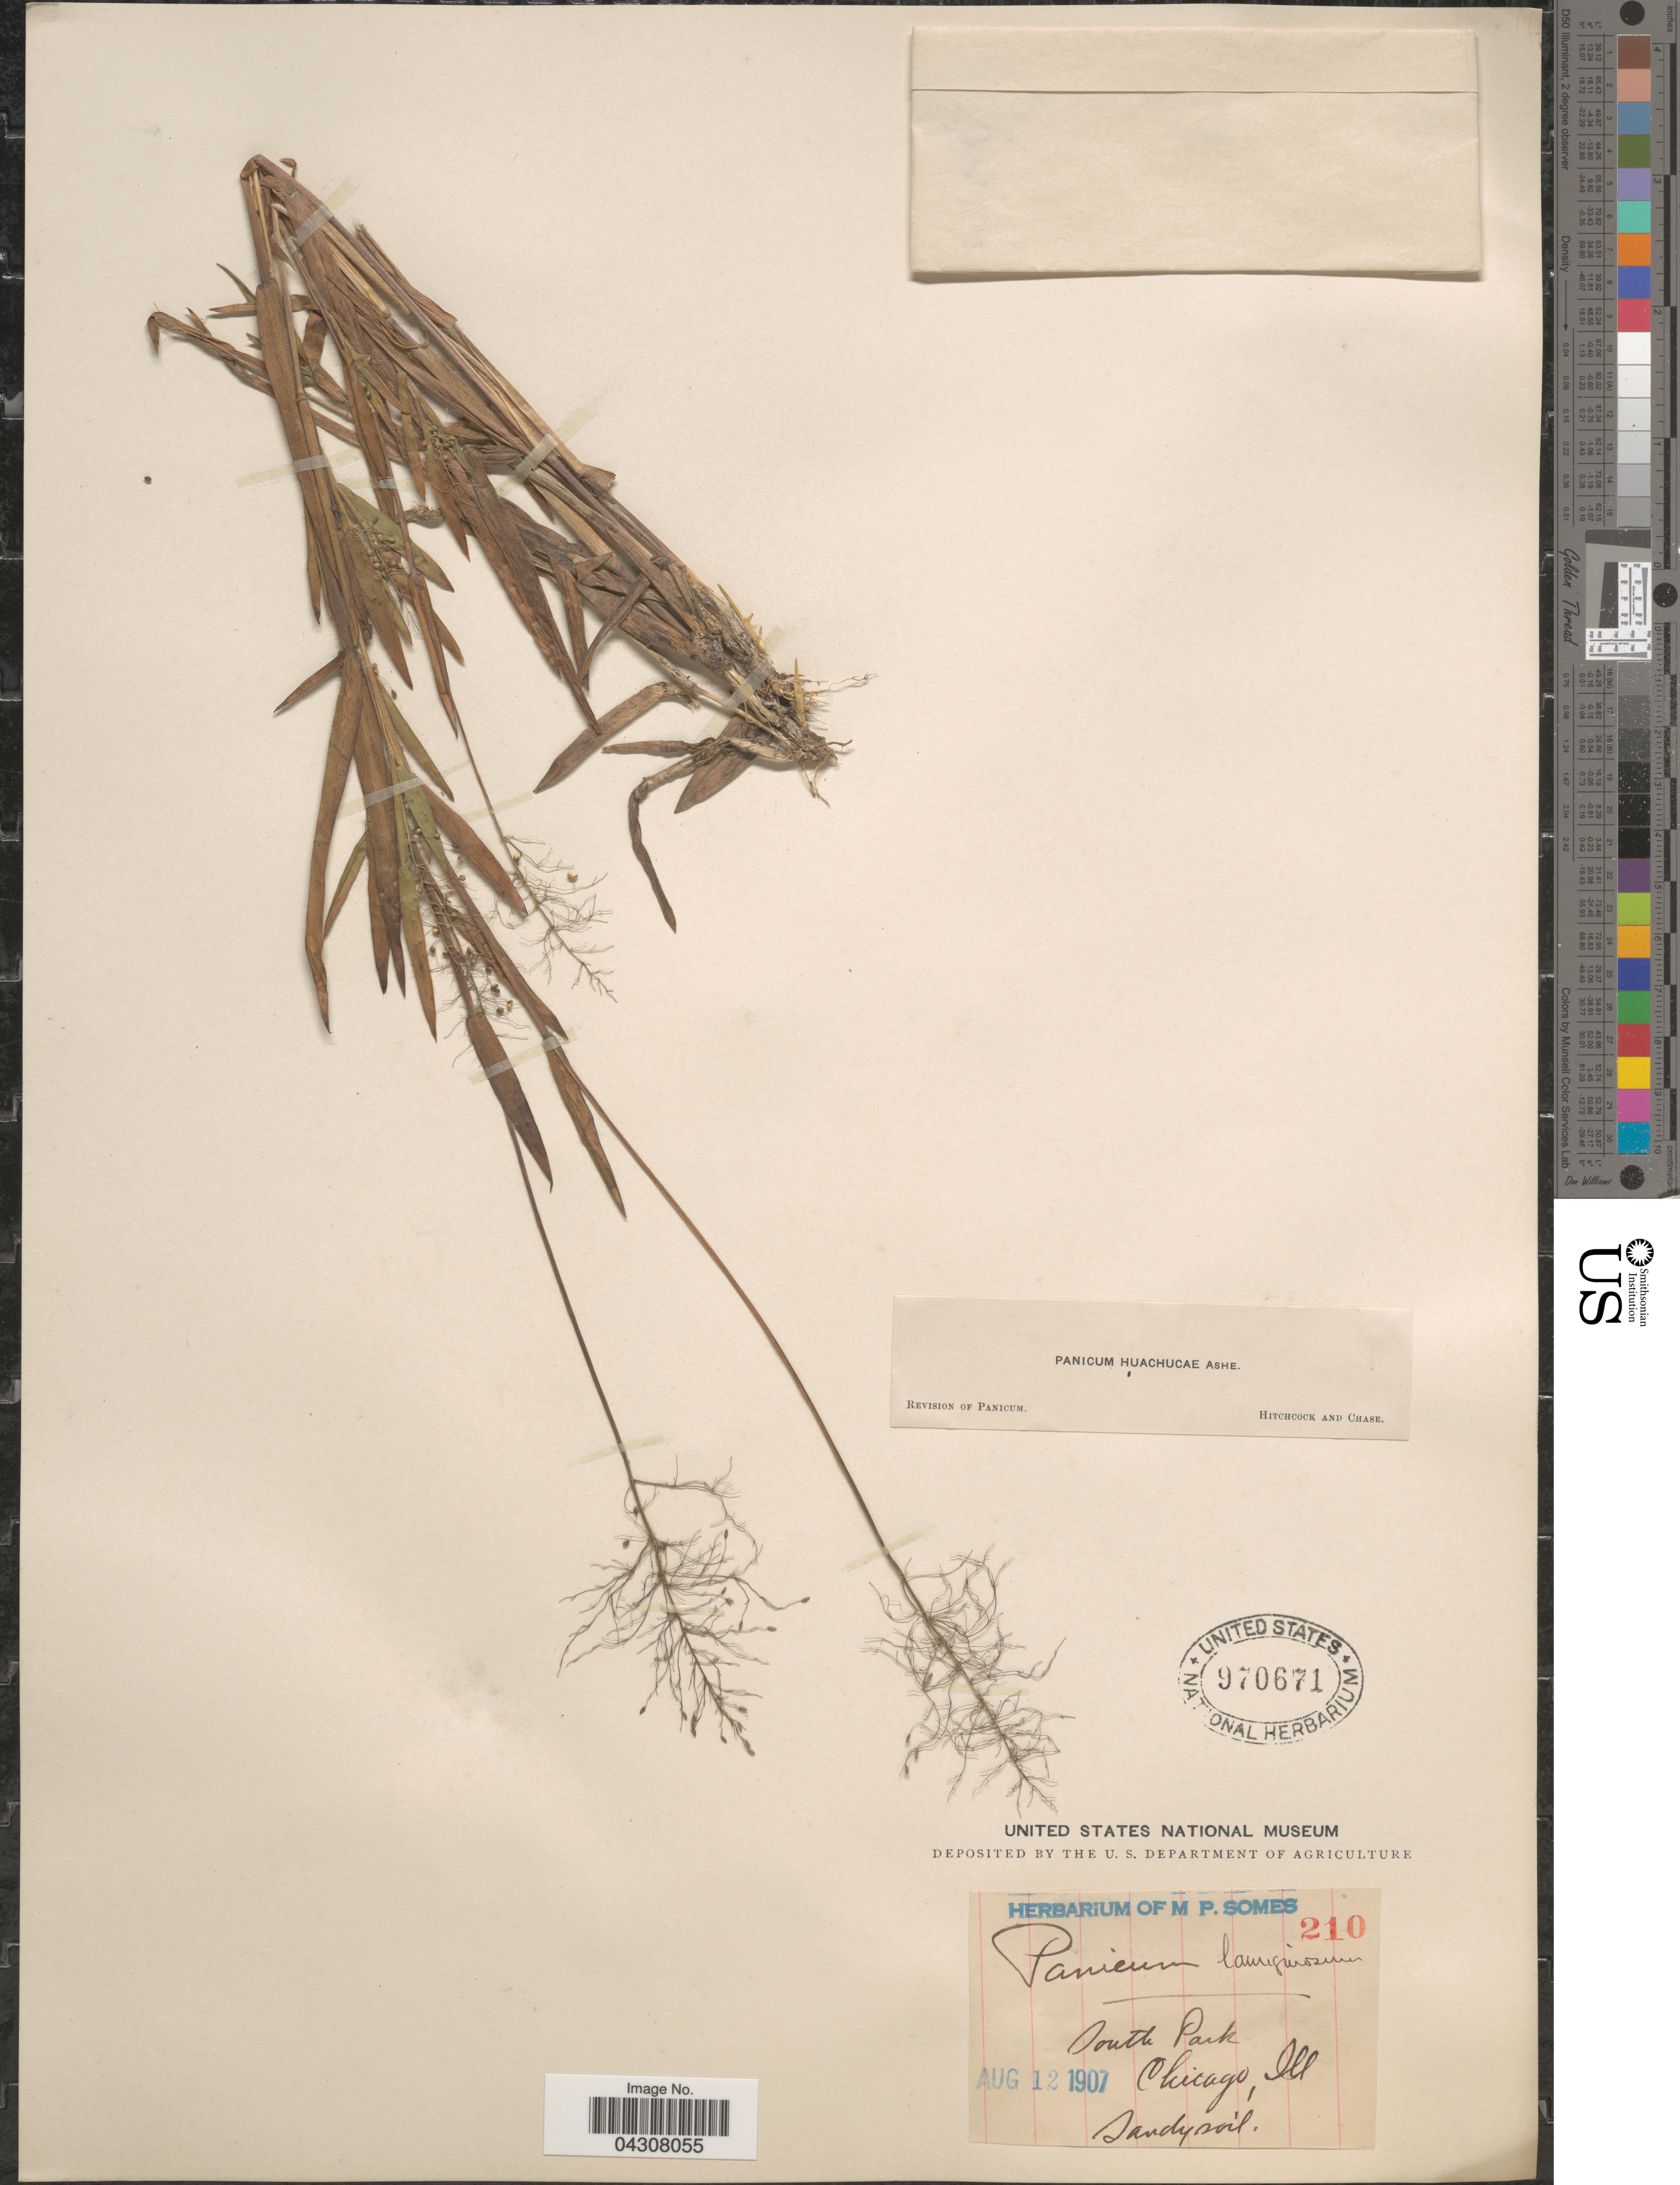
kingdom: Plantae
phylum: Tracheophyta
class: Liliopsida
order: Poales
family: Poaceae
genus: Dichanthelium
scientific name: Dichanthelium acuminatum var. acuminatum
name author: (Sw.) Gould & C.A. Clark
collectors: Ex herb. M. P. Somes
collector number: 210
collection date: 1907-08-12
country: United States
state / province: Illinois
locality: South Park. Chicago.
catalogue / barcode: US 970671